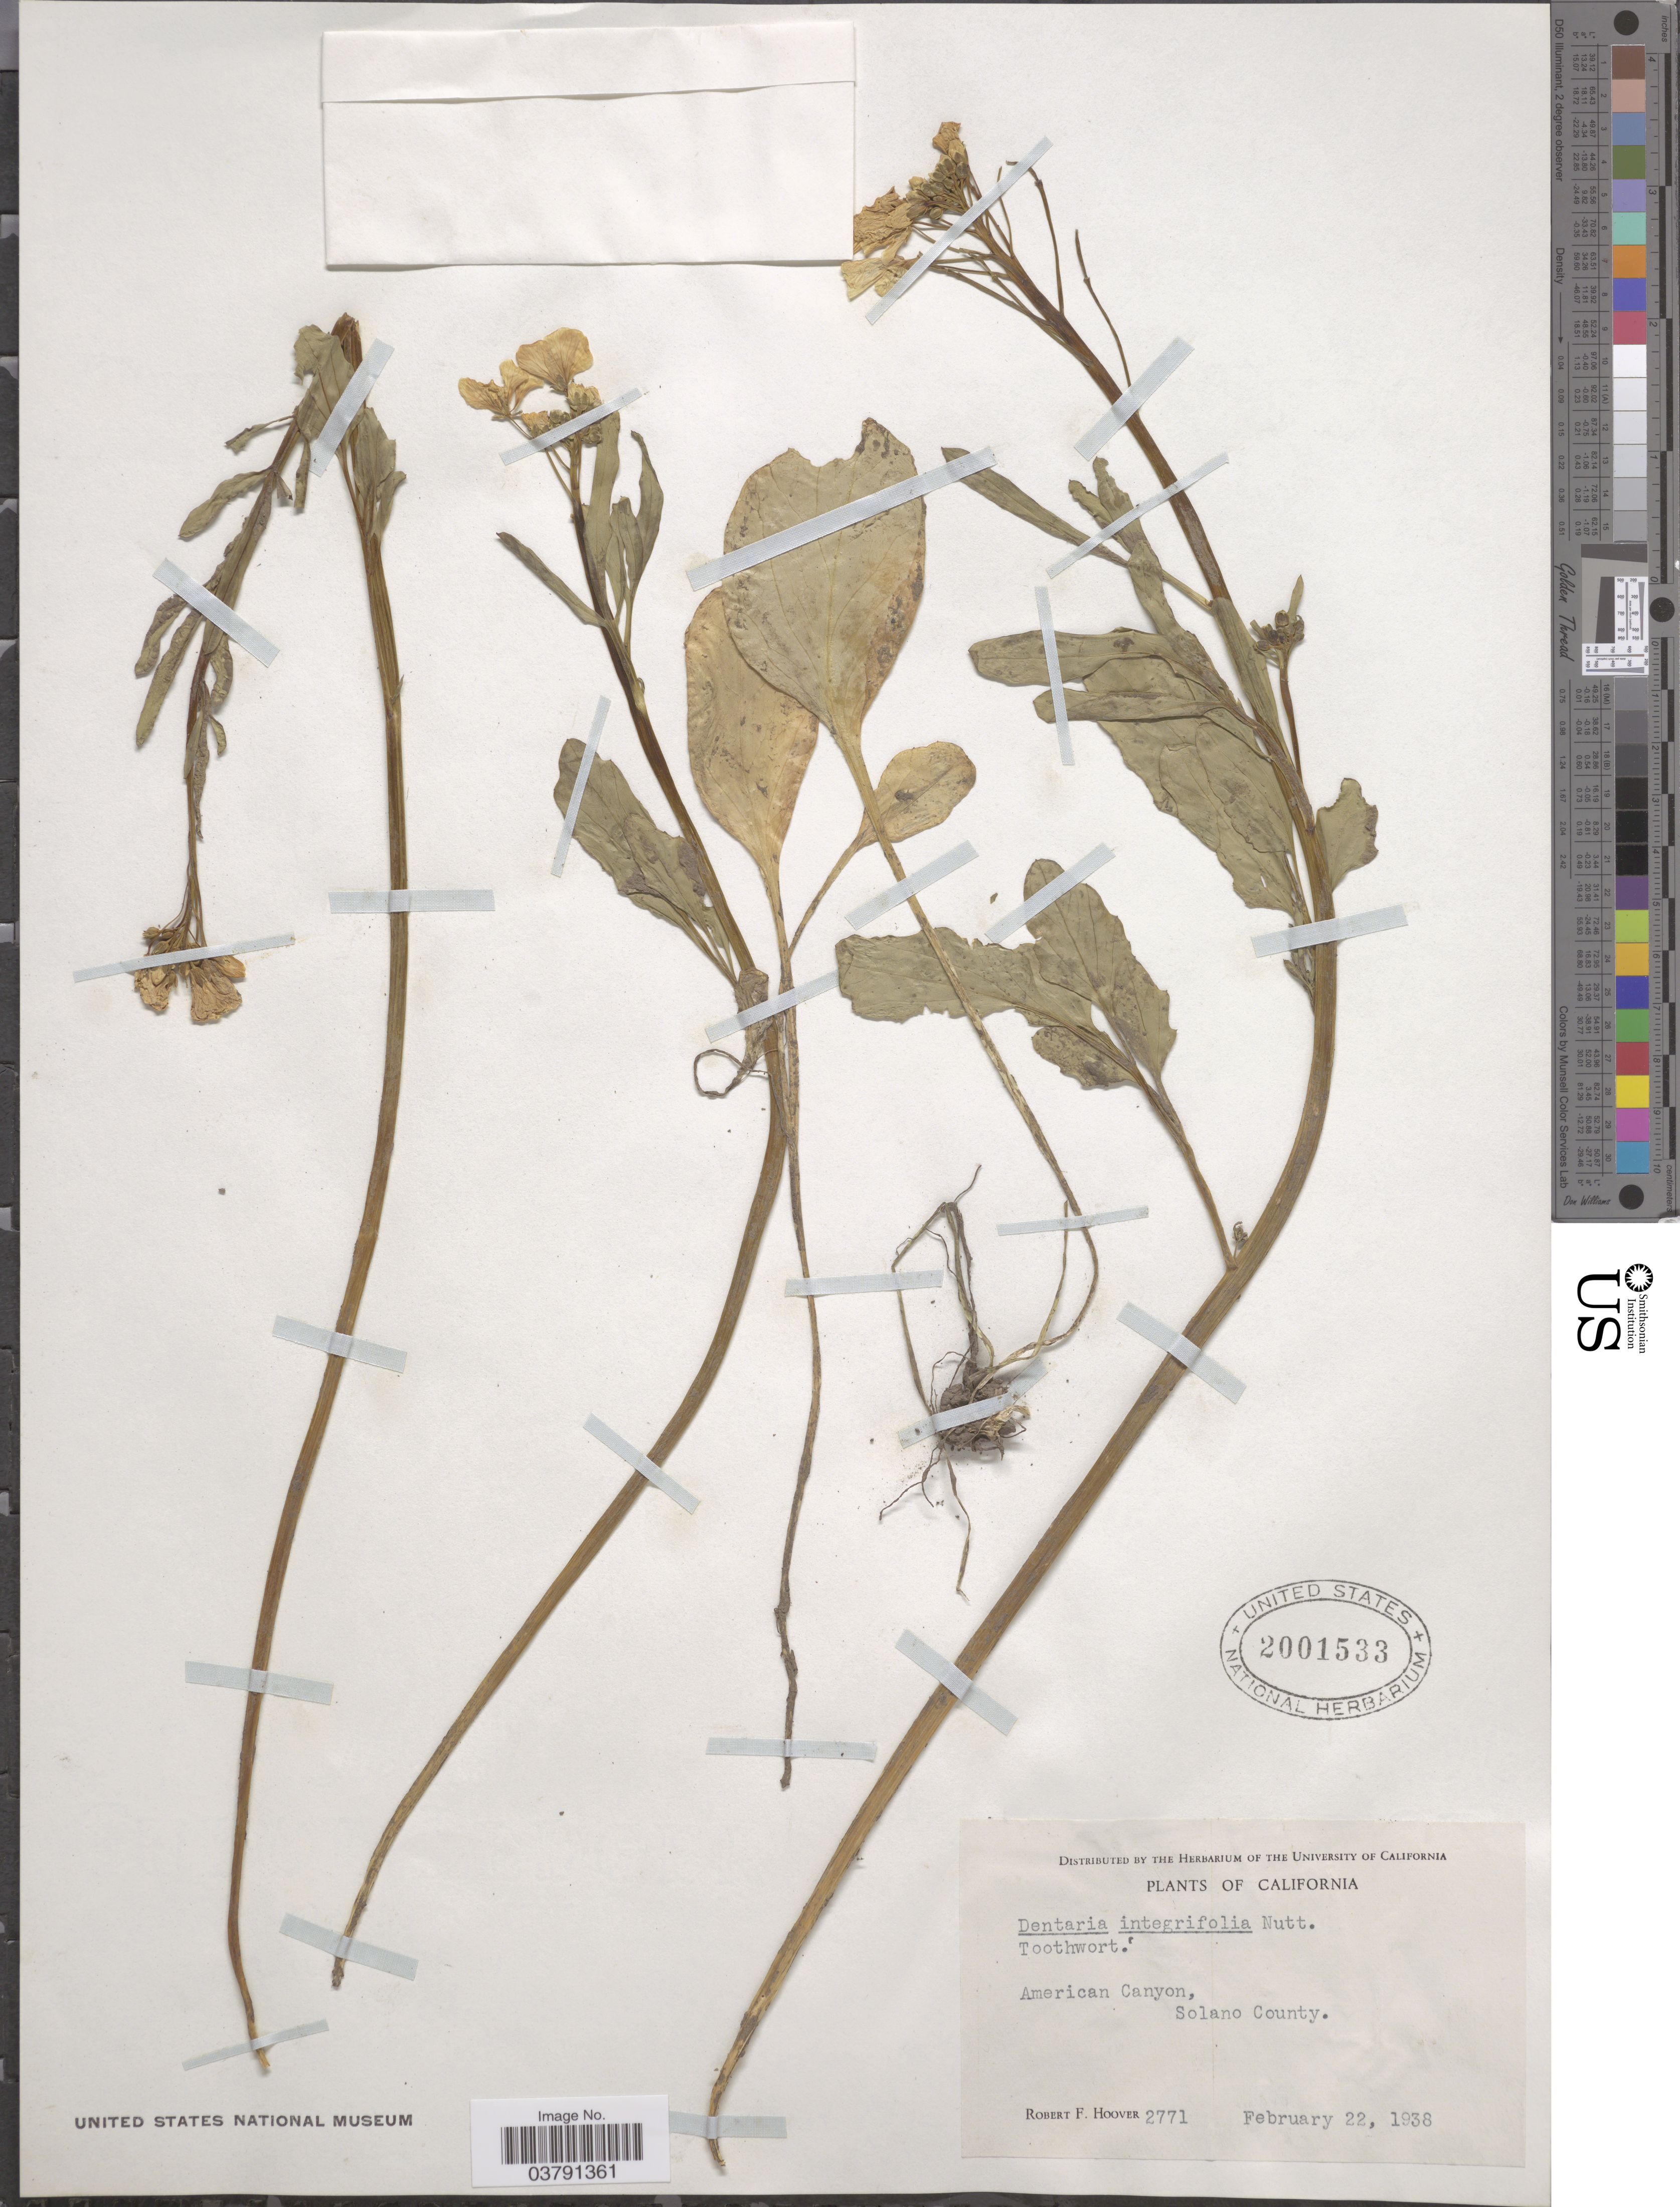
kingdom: Plantae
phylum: Tracheophyta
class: Magnoliopsida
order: Brassicales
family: Brassicaceae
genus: Dentaria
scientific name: Dentaria californica var. integrifolia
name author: (Nutt.) Detling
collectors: R. F. Hoover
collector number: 2771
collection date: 1938-02-22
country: United States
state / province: California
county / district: Solano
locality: American Canyon, Solano County.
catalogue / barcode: US 2001533